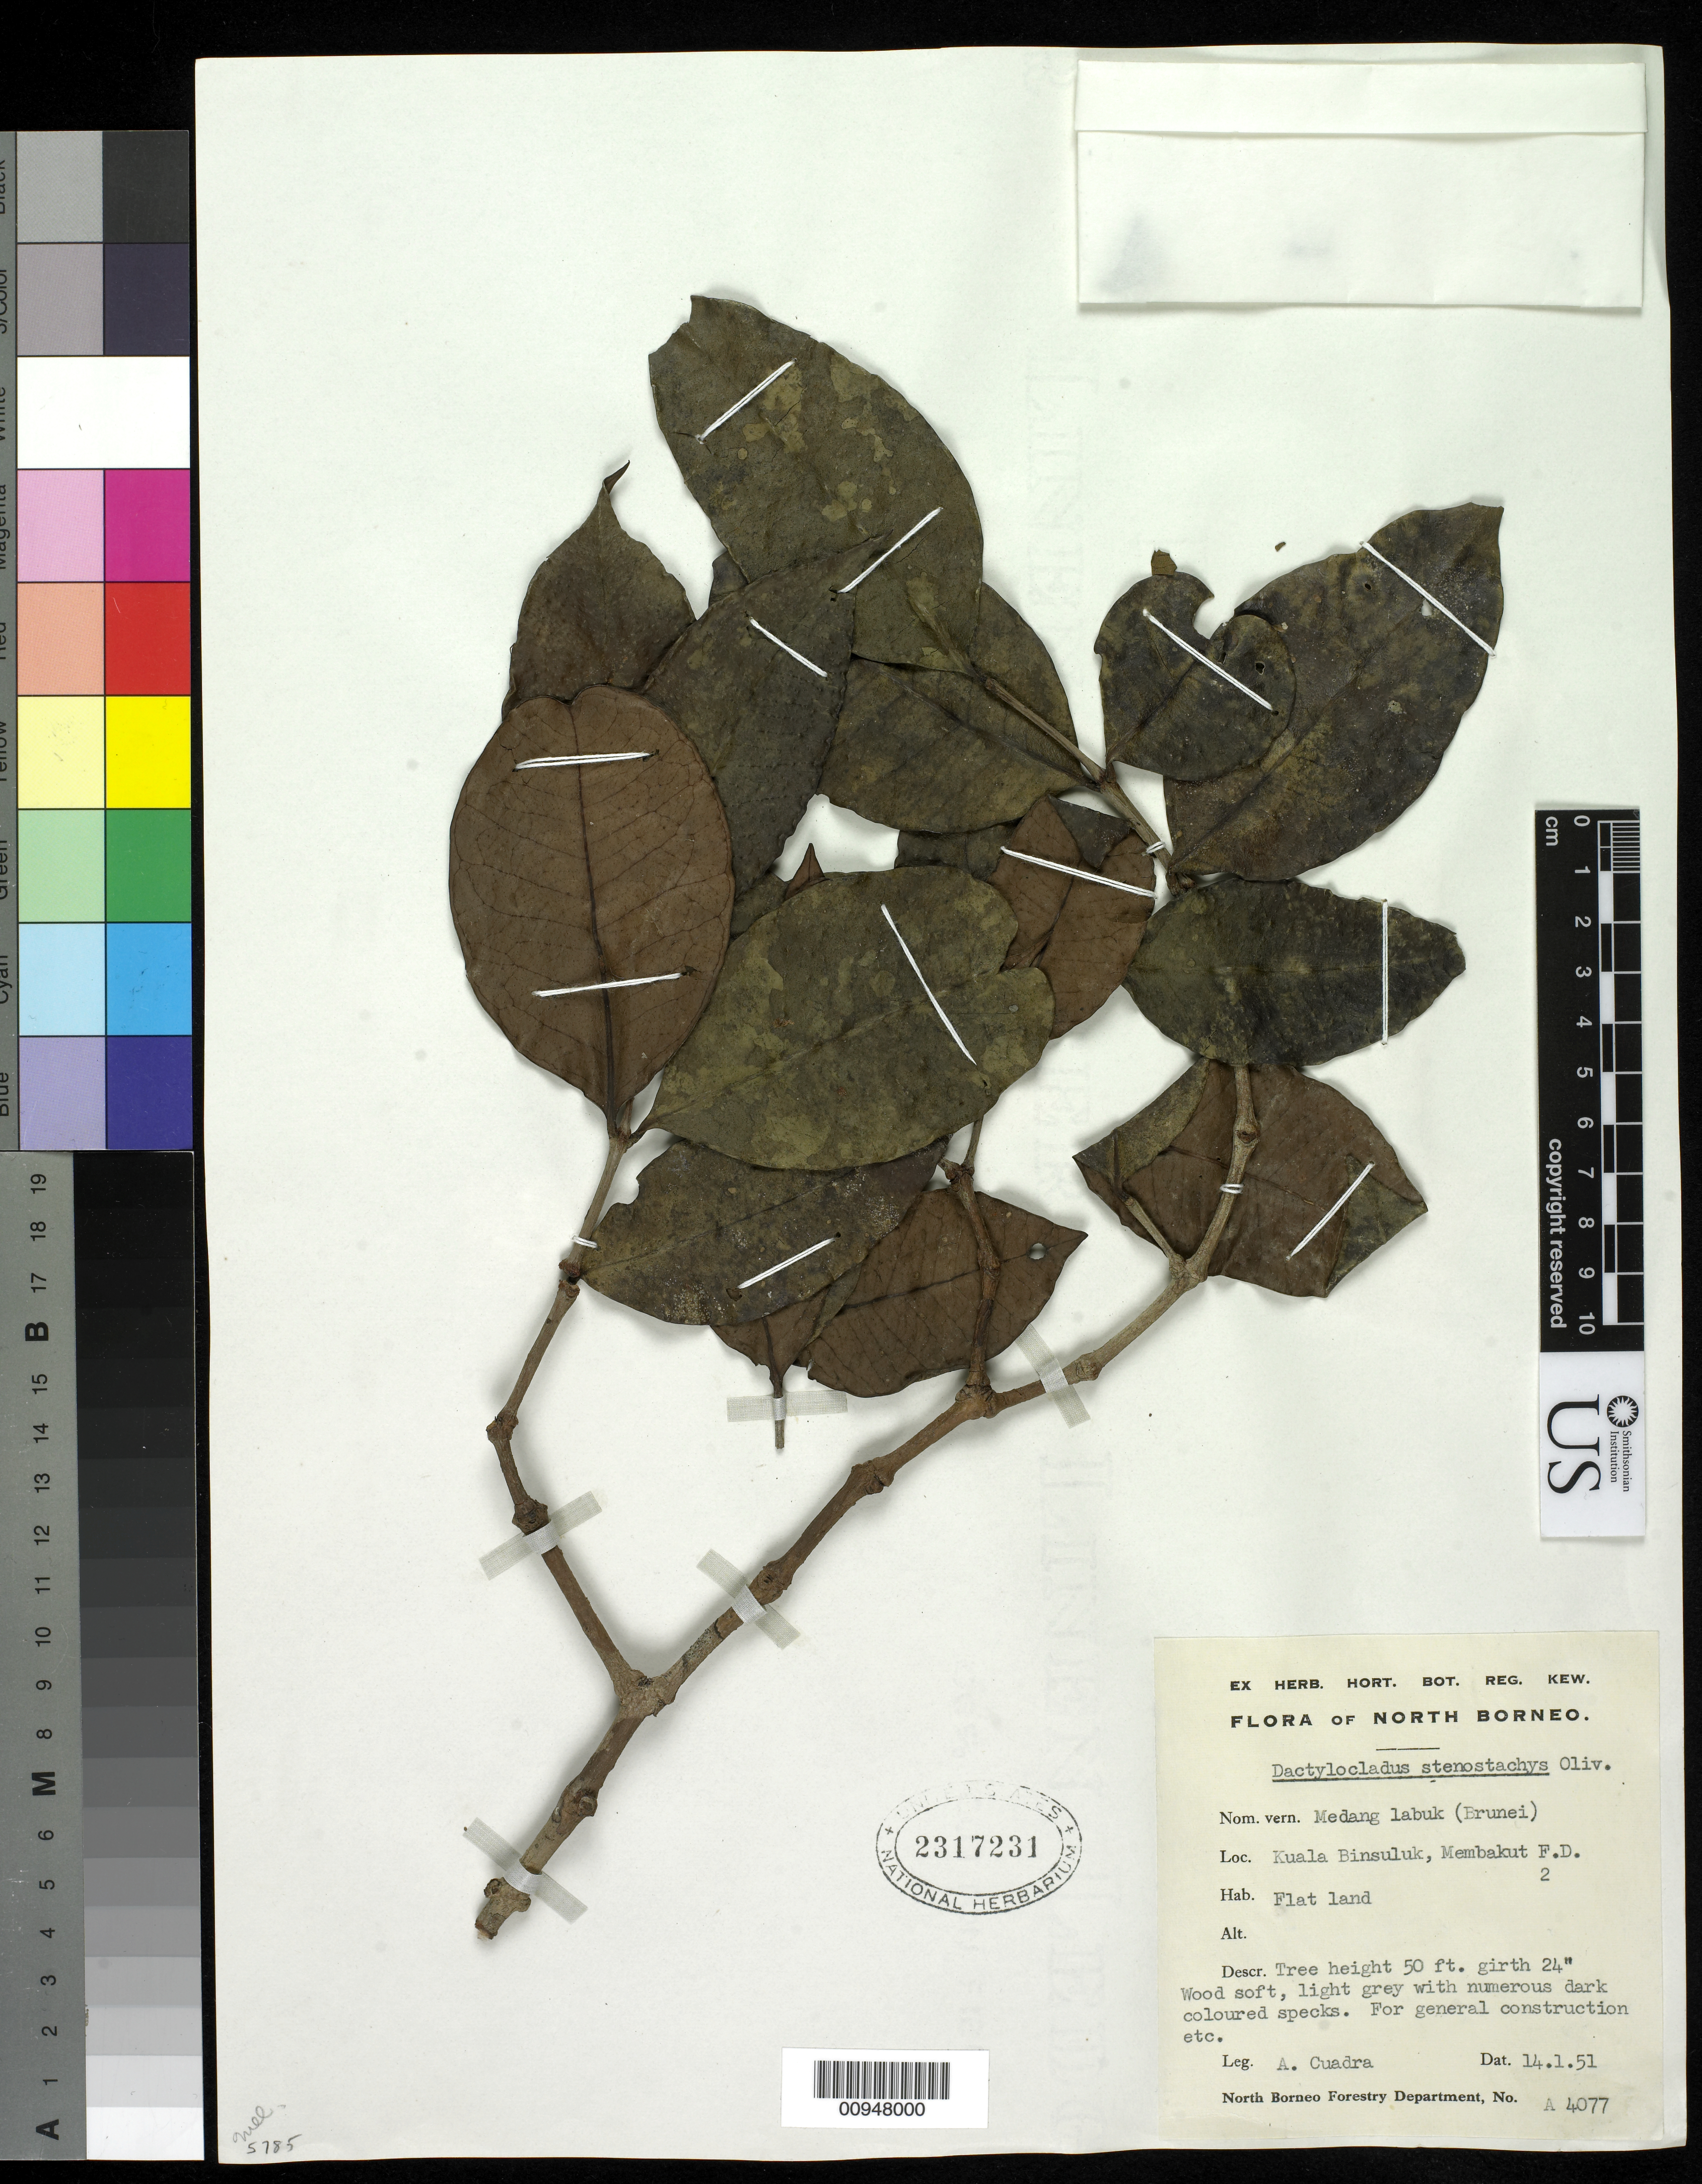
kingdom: Plantae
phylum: Tracheophyta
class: Magnoliopsida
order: Myrtales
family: Crypteroniaceae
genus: Dactylocladus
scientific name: Dactylocladus stenostachys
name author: Oliv.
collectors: A. Cuadra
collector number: A 4077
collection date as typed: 14 Jan 1951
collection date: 1951-01-14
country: Indonesia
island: Borneo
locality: Kuala Binsuluk, Membakut F.D.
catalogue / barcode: US 2317231